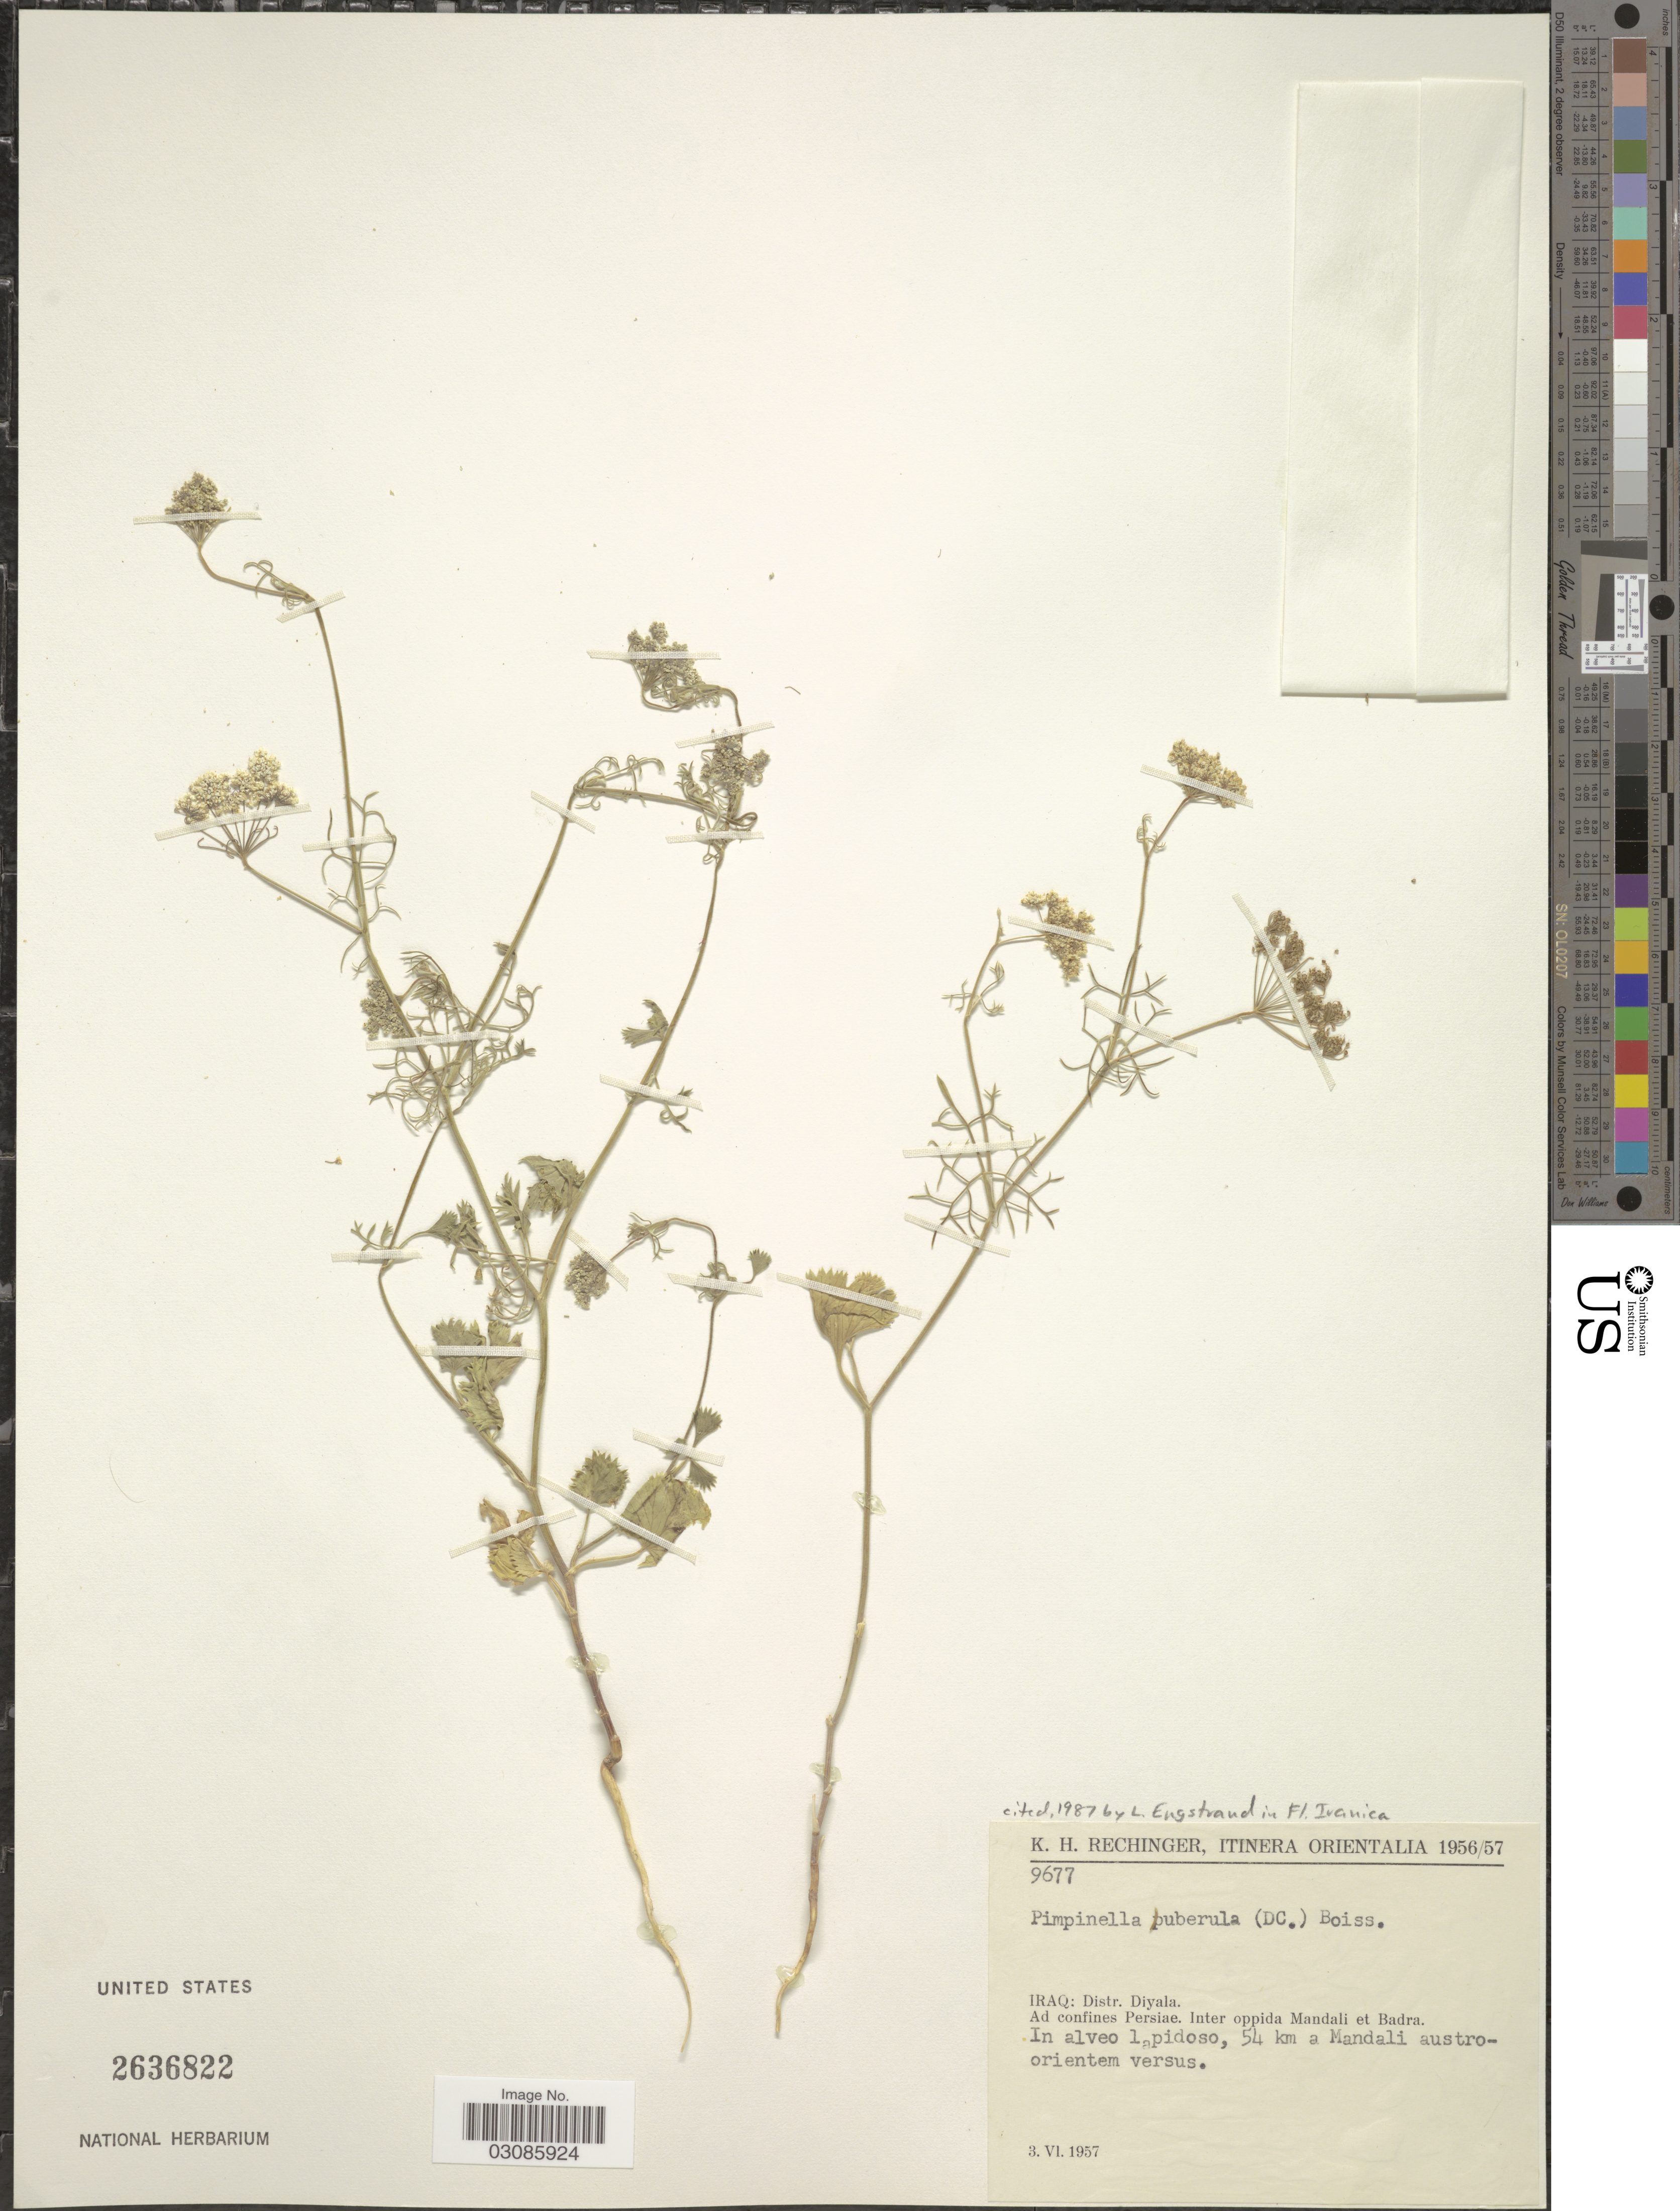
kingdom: Plantae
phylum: Tracheophyta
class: Magnoliopsida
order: Apiales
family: Apiaceae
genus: Pimpinella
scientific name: Pimpinella puberula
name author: (DC.) Boiss.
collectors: K. H. Rechinger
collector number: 9677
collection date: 1957-06-03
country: Iraq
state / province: Diyala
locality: Itinera Orientalia, Distr. Diyala. Ad confines Persiae. Inter oppida Mandali et Badra. In alveo lapidoso, 54 km a Mandali austro-orientem versus.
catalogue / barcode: US 2636822